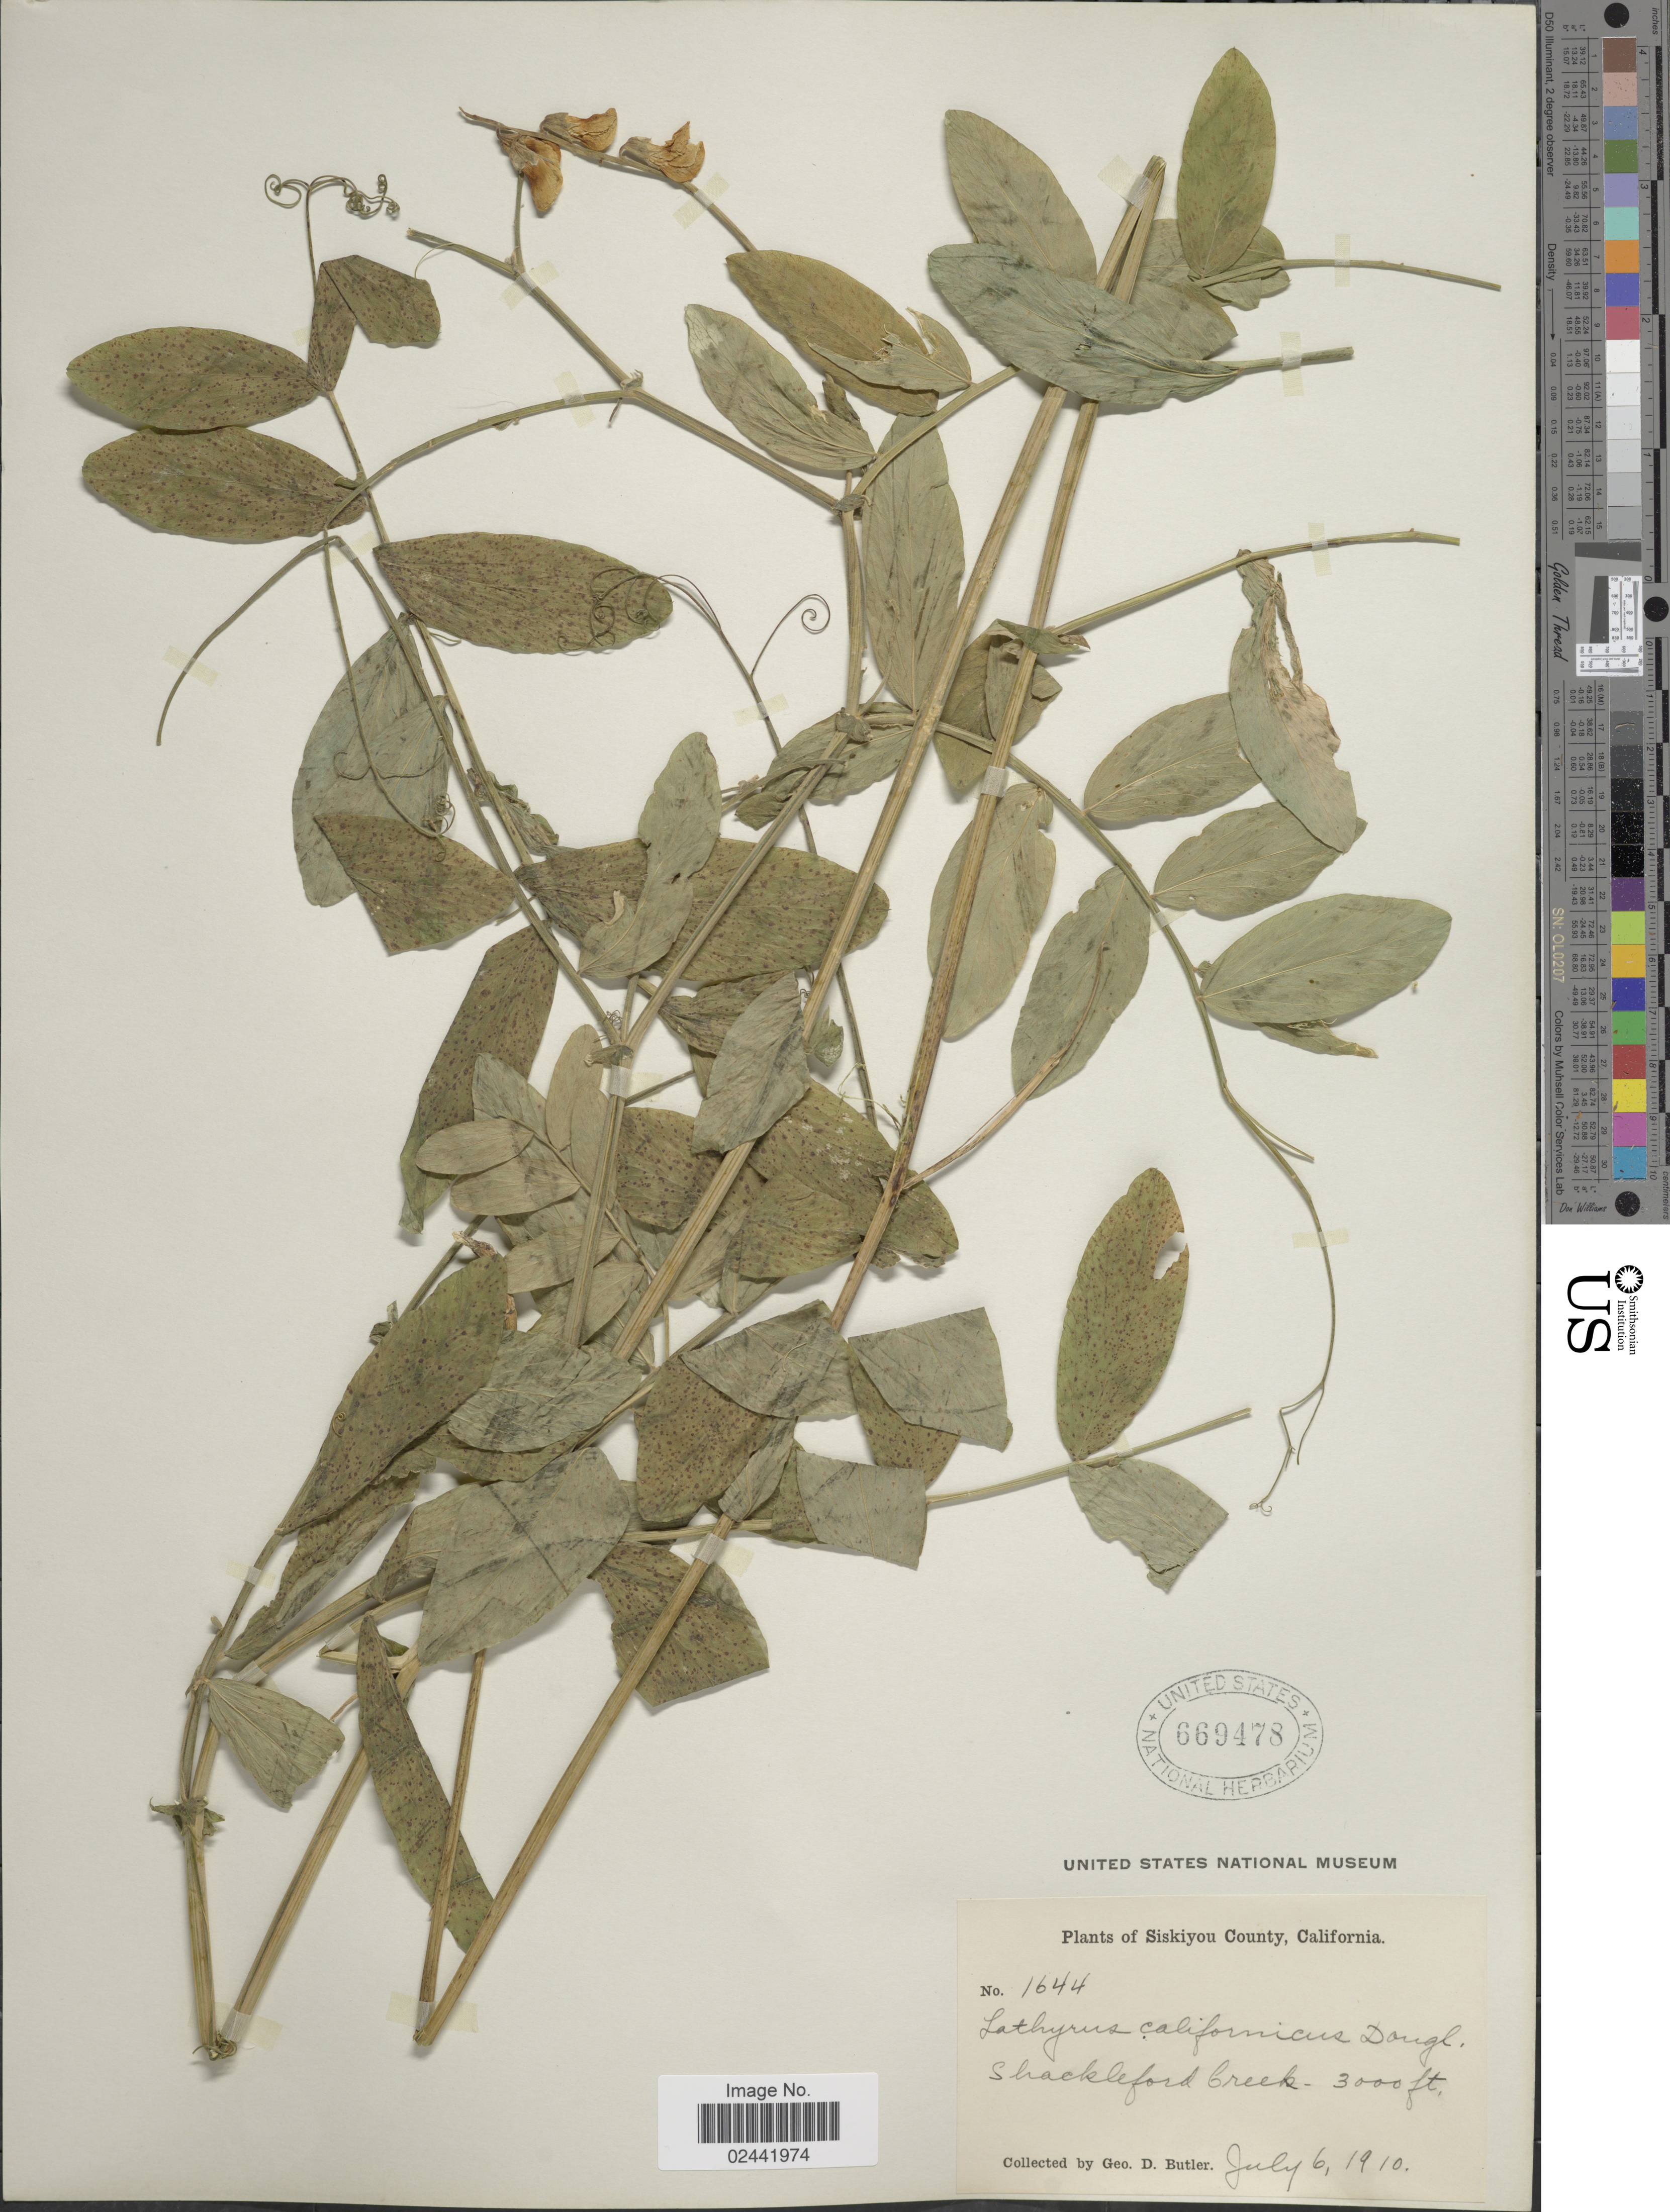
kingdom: Plantae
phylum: Tracheophyta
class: Magnoliopsida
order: Fabales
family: Fabaceae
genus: Lathyrus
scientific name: Lathyrus watsonii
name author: T.G. White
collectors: G. D. Butler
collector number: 1644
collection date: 1910-07-06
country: United States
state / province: California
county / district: Siskiyou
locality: Siskiyou County. Shackleford Creek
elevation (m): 914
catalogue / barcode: US 669478